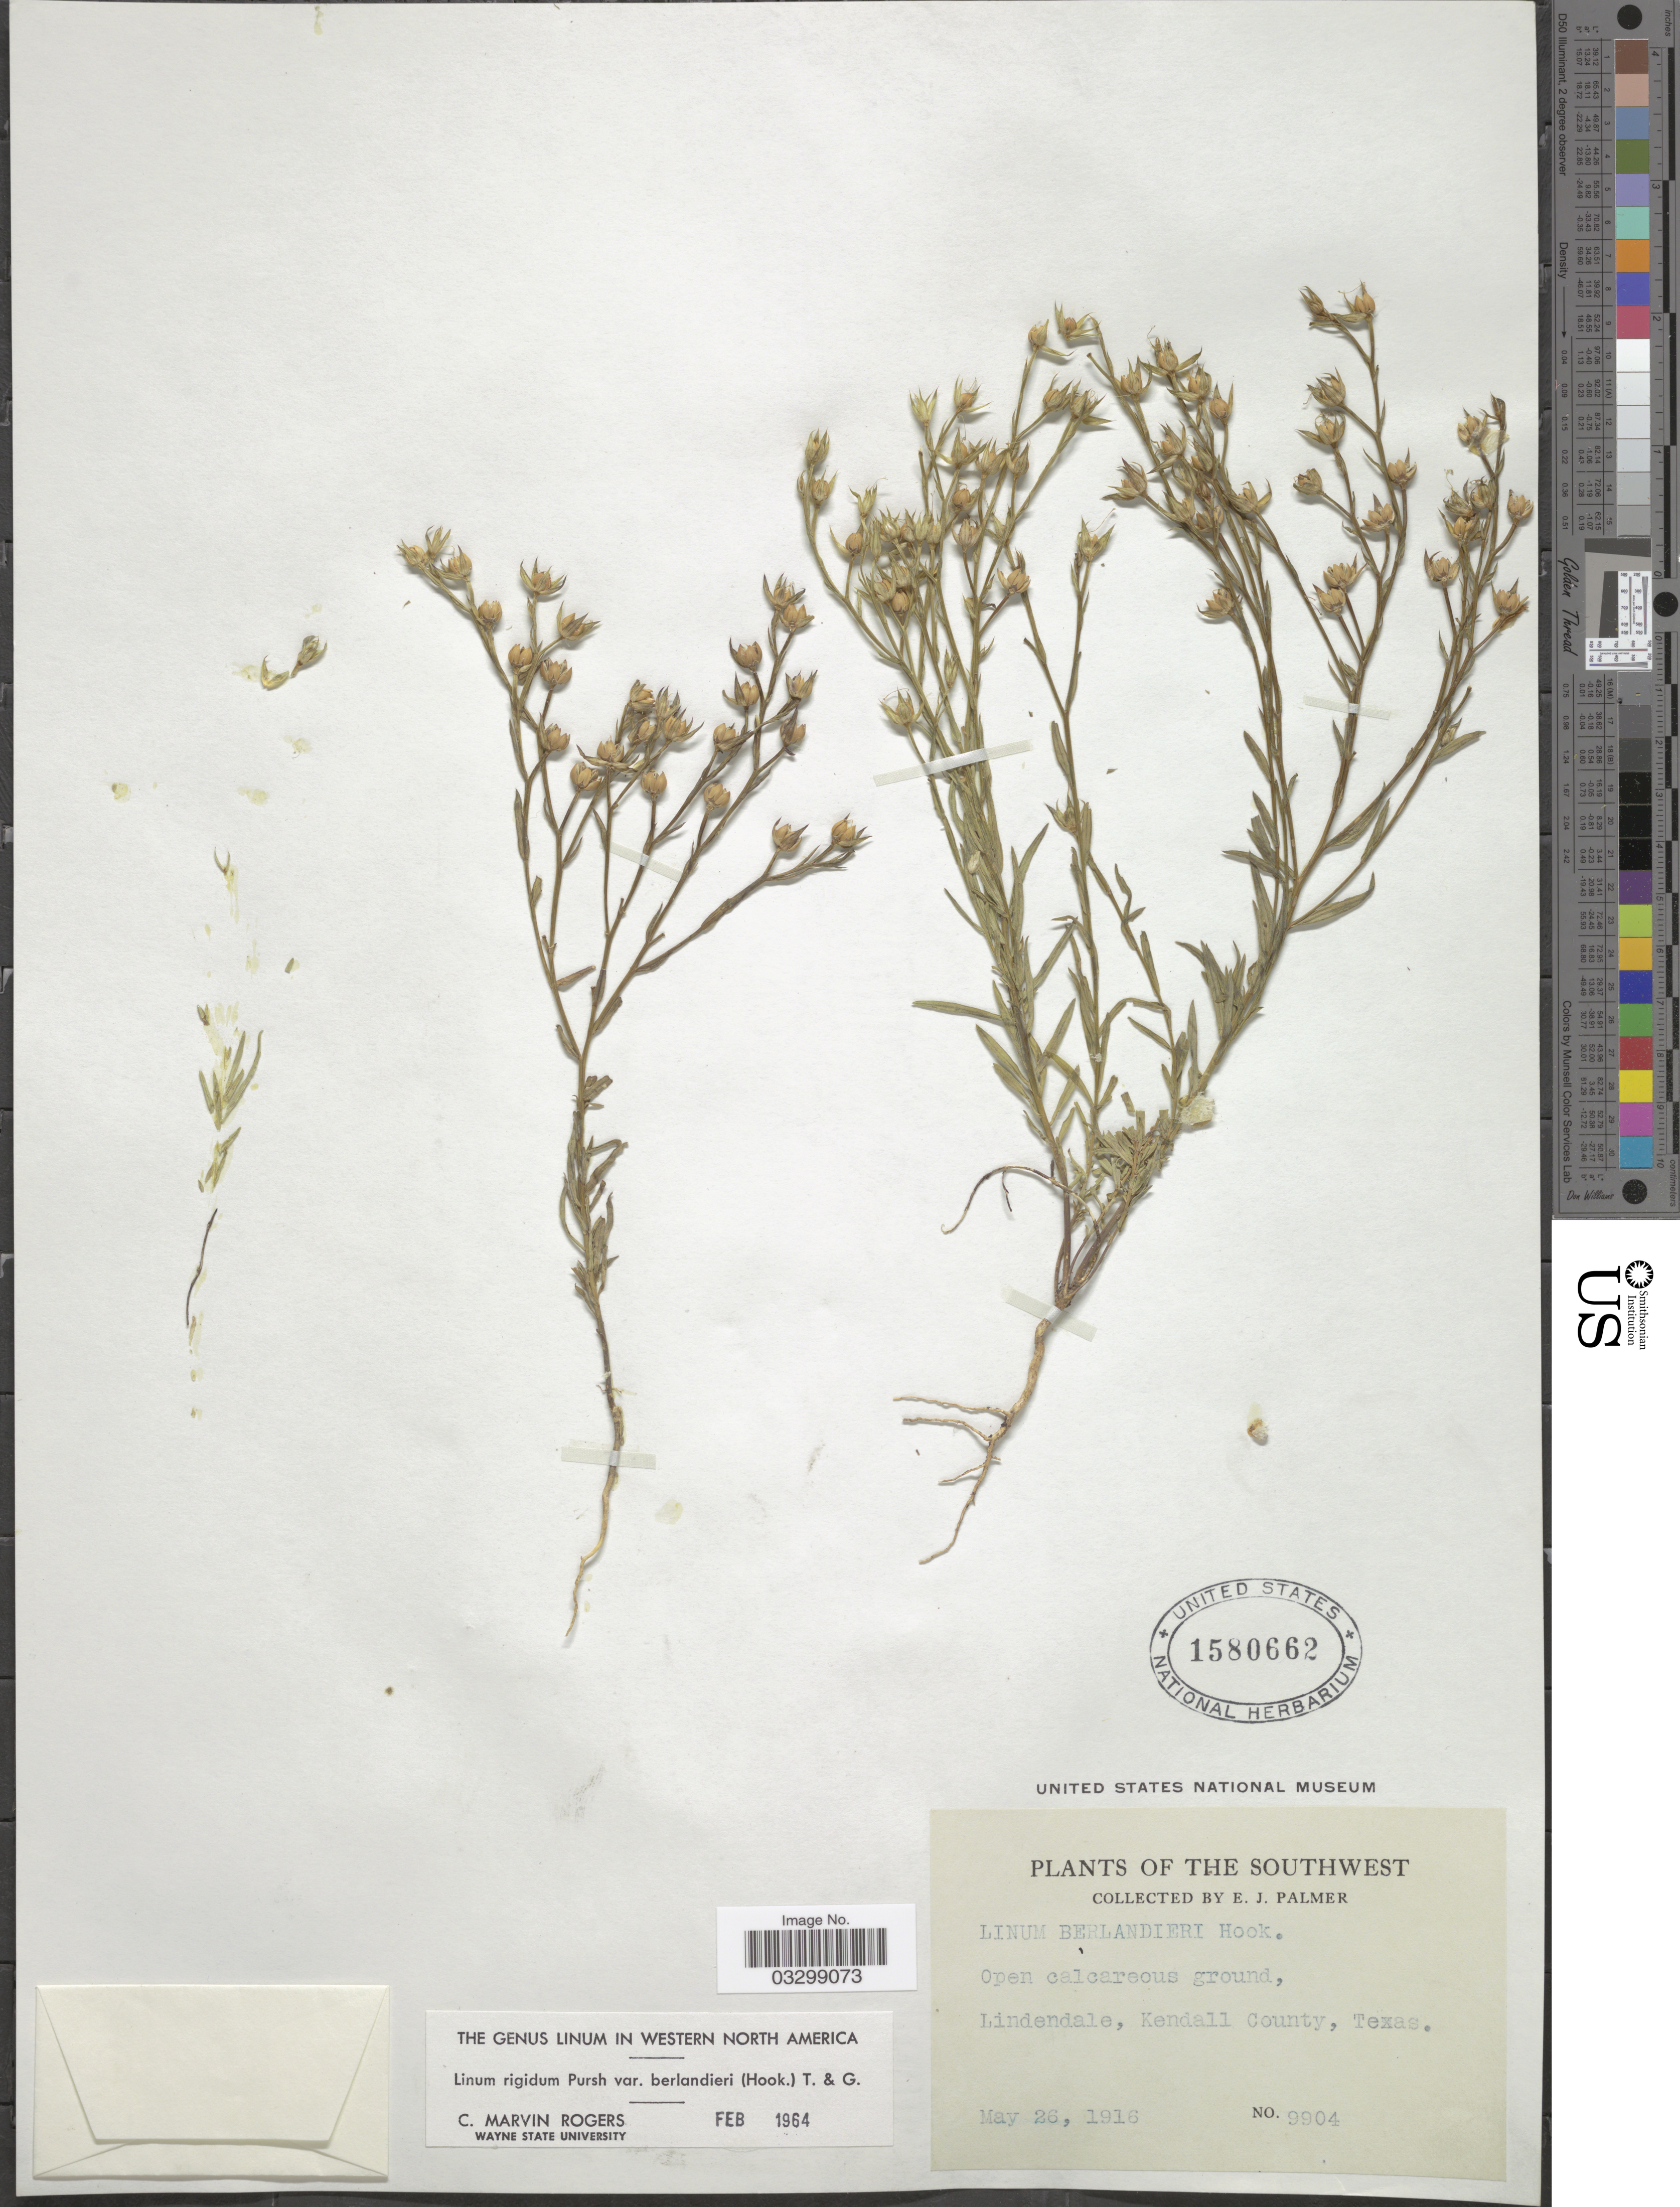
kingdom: Plantae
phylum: Tracheophyta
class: Magnoliopsida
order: Malpighiales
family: Linaceae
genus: Linum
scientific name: Linum rigidum var. berlandieri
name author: Pursh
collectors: E. J. Palmer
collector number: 9904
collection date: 1916-05-26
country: United States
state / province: Texas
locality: The Southwest. Lindedale, Kendall County.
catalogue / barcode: US 1580662